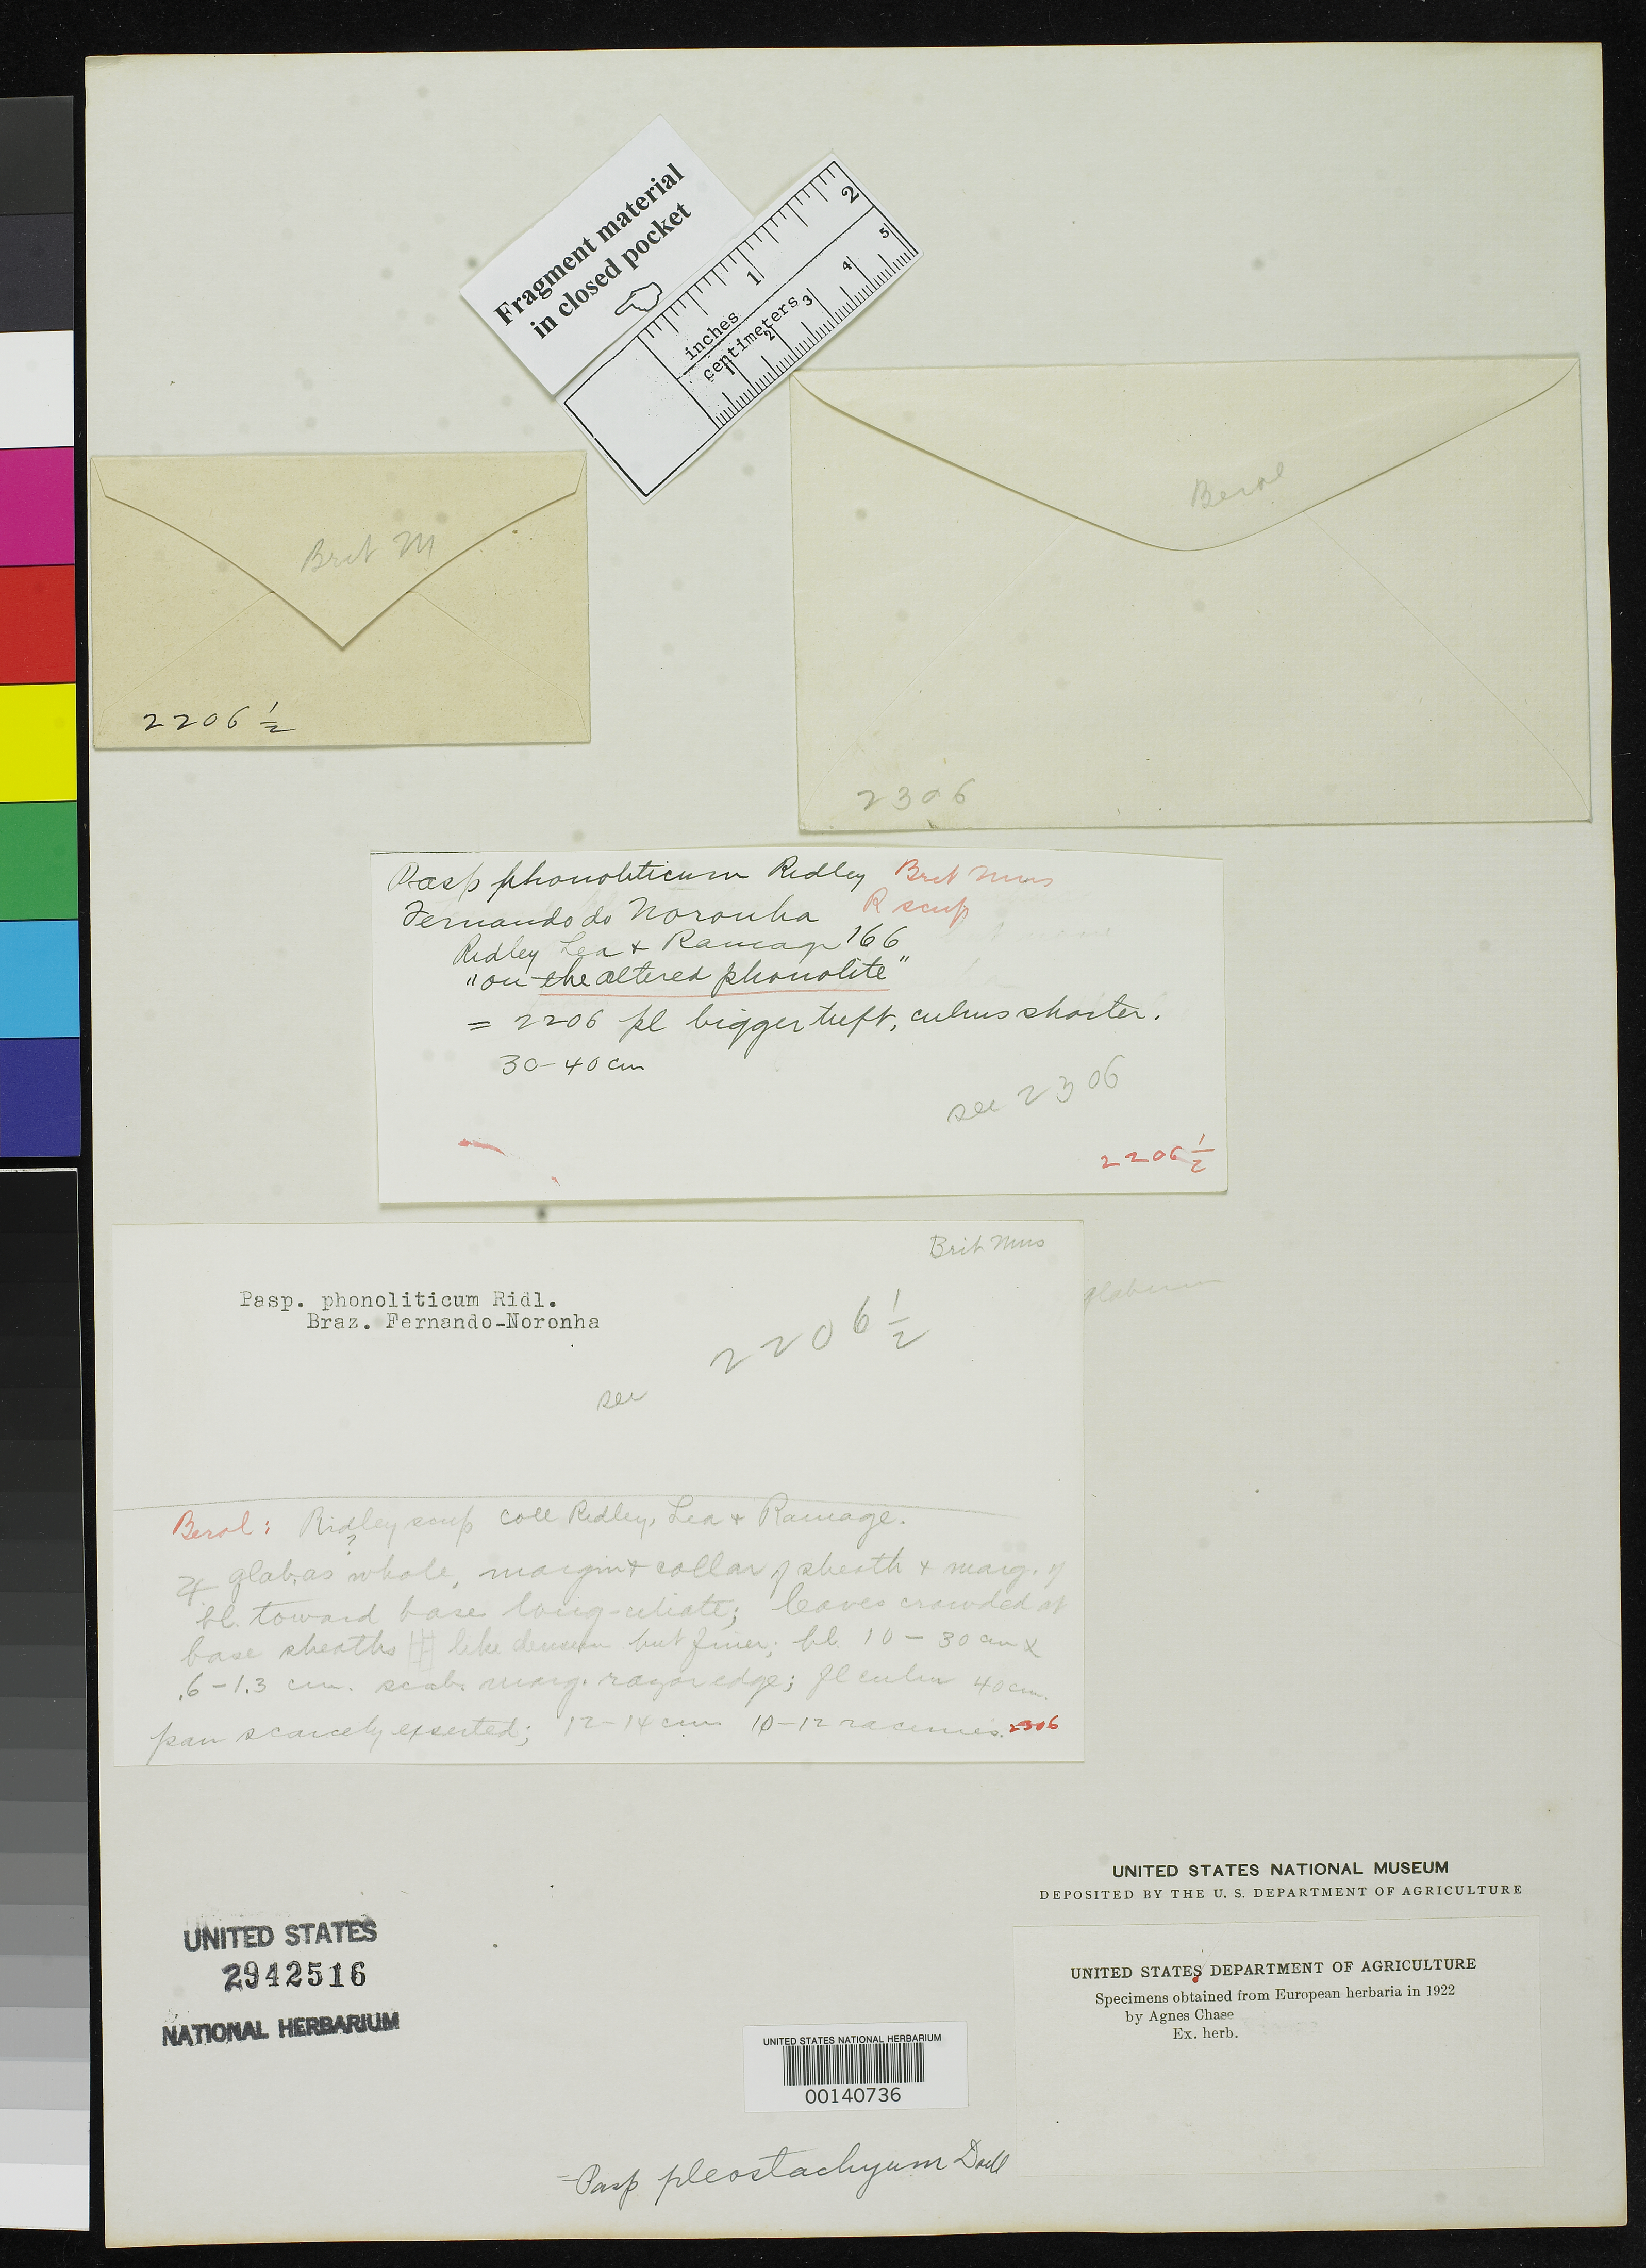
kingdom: Plantae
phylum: Tracheophyta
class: Liliopsida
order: Poales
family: Poaceae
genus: Paspalum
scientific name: Paspalum phonoliticum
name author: Ridl.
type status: Type Fragment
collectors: H. N. Ridley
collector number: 166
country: Brazil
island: Fernando de Noronha Island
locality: Morro Branco.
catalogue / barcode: US 2942516